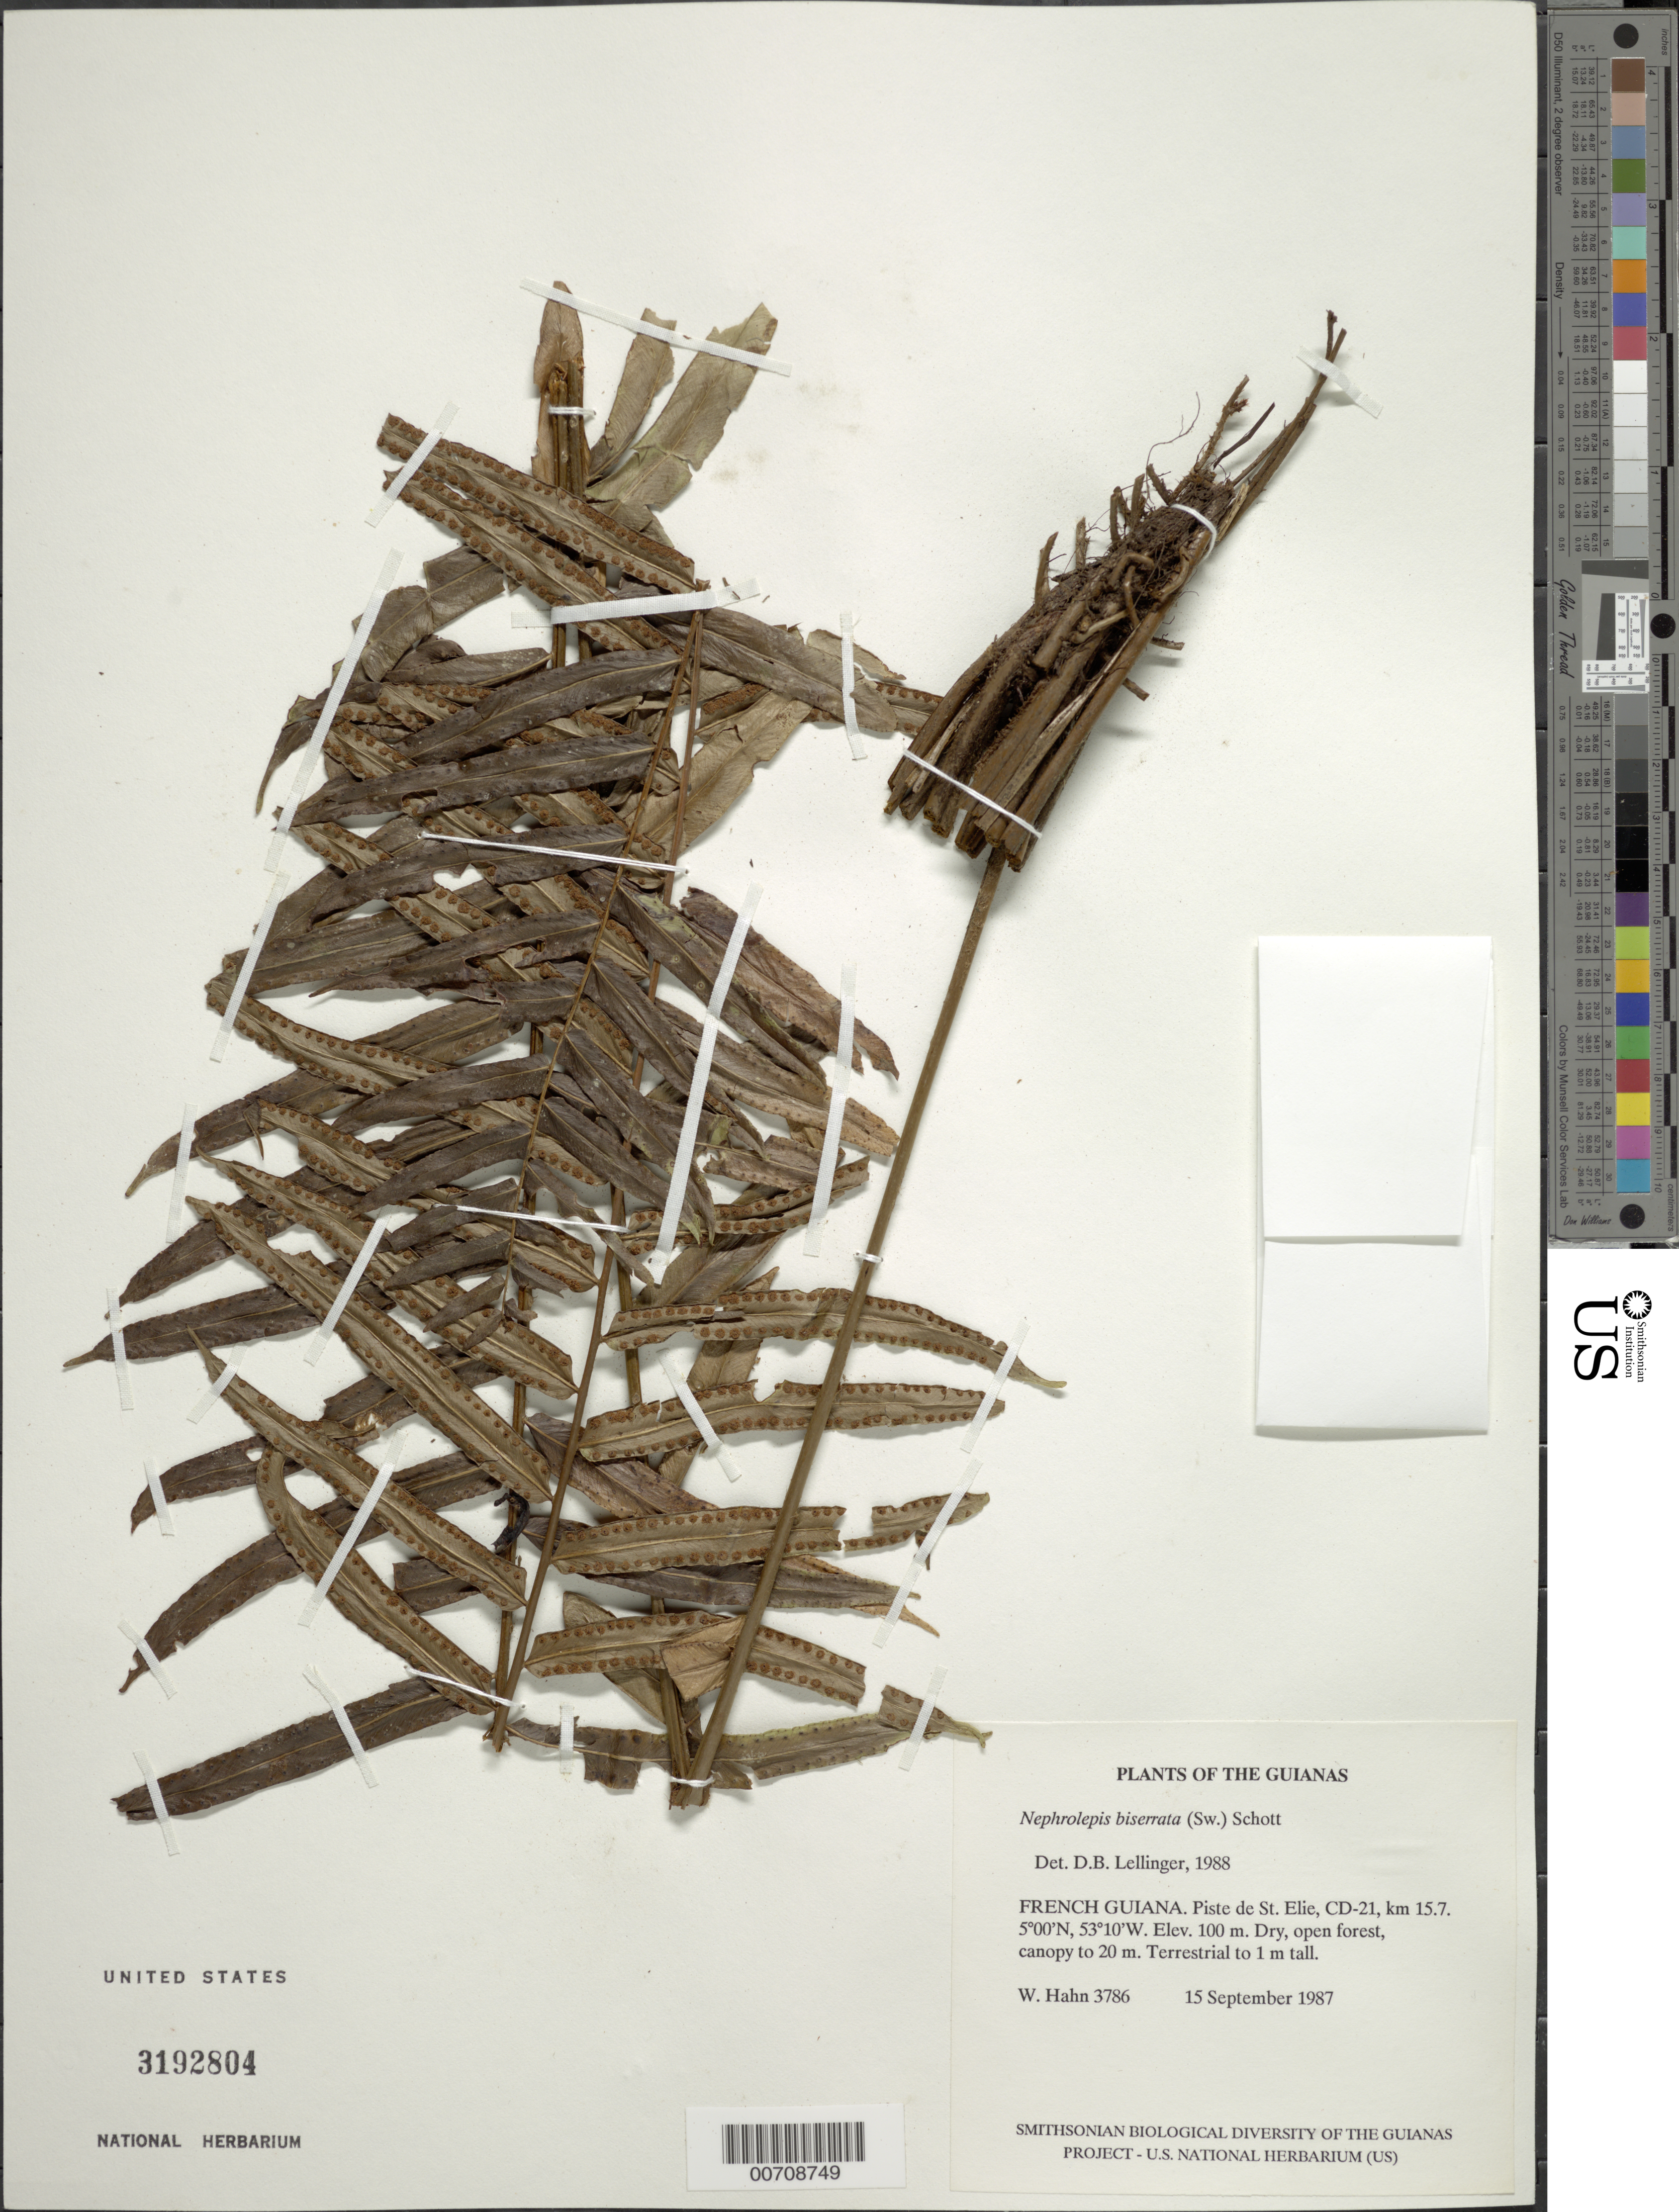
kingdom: Plantae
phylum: Tracheophyta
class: Polypodiopsida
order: Polypodiales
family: Nephrolepidaceae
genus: Nephrolepis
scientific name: Nephrolepis biserrata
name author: (Sw.) Schott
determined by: Lellinger, David B., (BOT), Smithsonian Institution - National Museum of Natural History (UNITED STATES)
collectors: W. Hahn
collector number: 3786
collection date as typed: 15 September 1987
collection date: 1987-09-15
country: French Guiana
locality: Piste de St. Elie, CD-21, km 15.7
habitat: Dry, open forest, canopy to 20 m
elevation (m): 100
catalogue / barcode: US 3192804